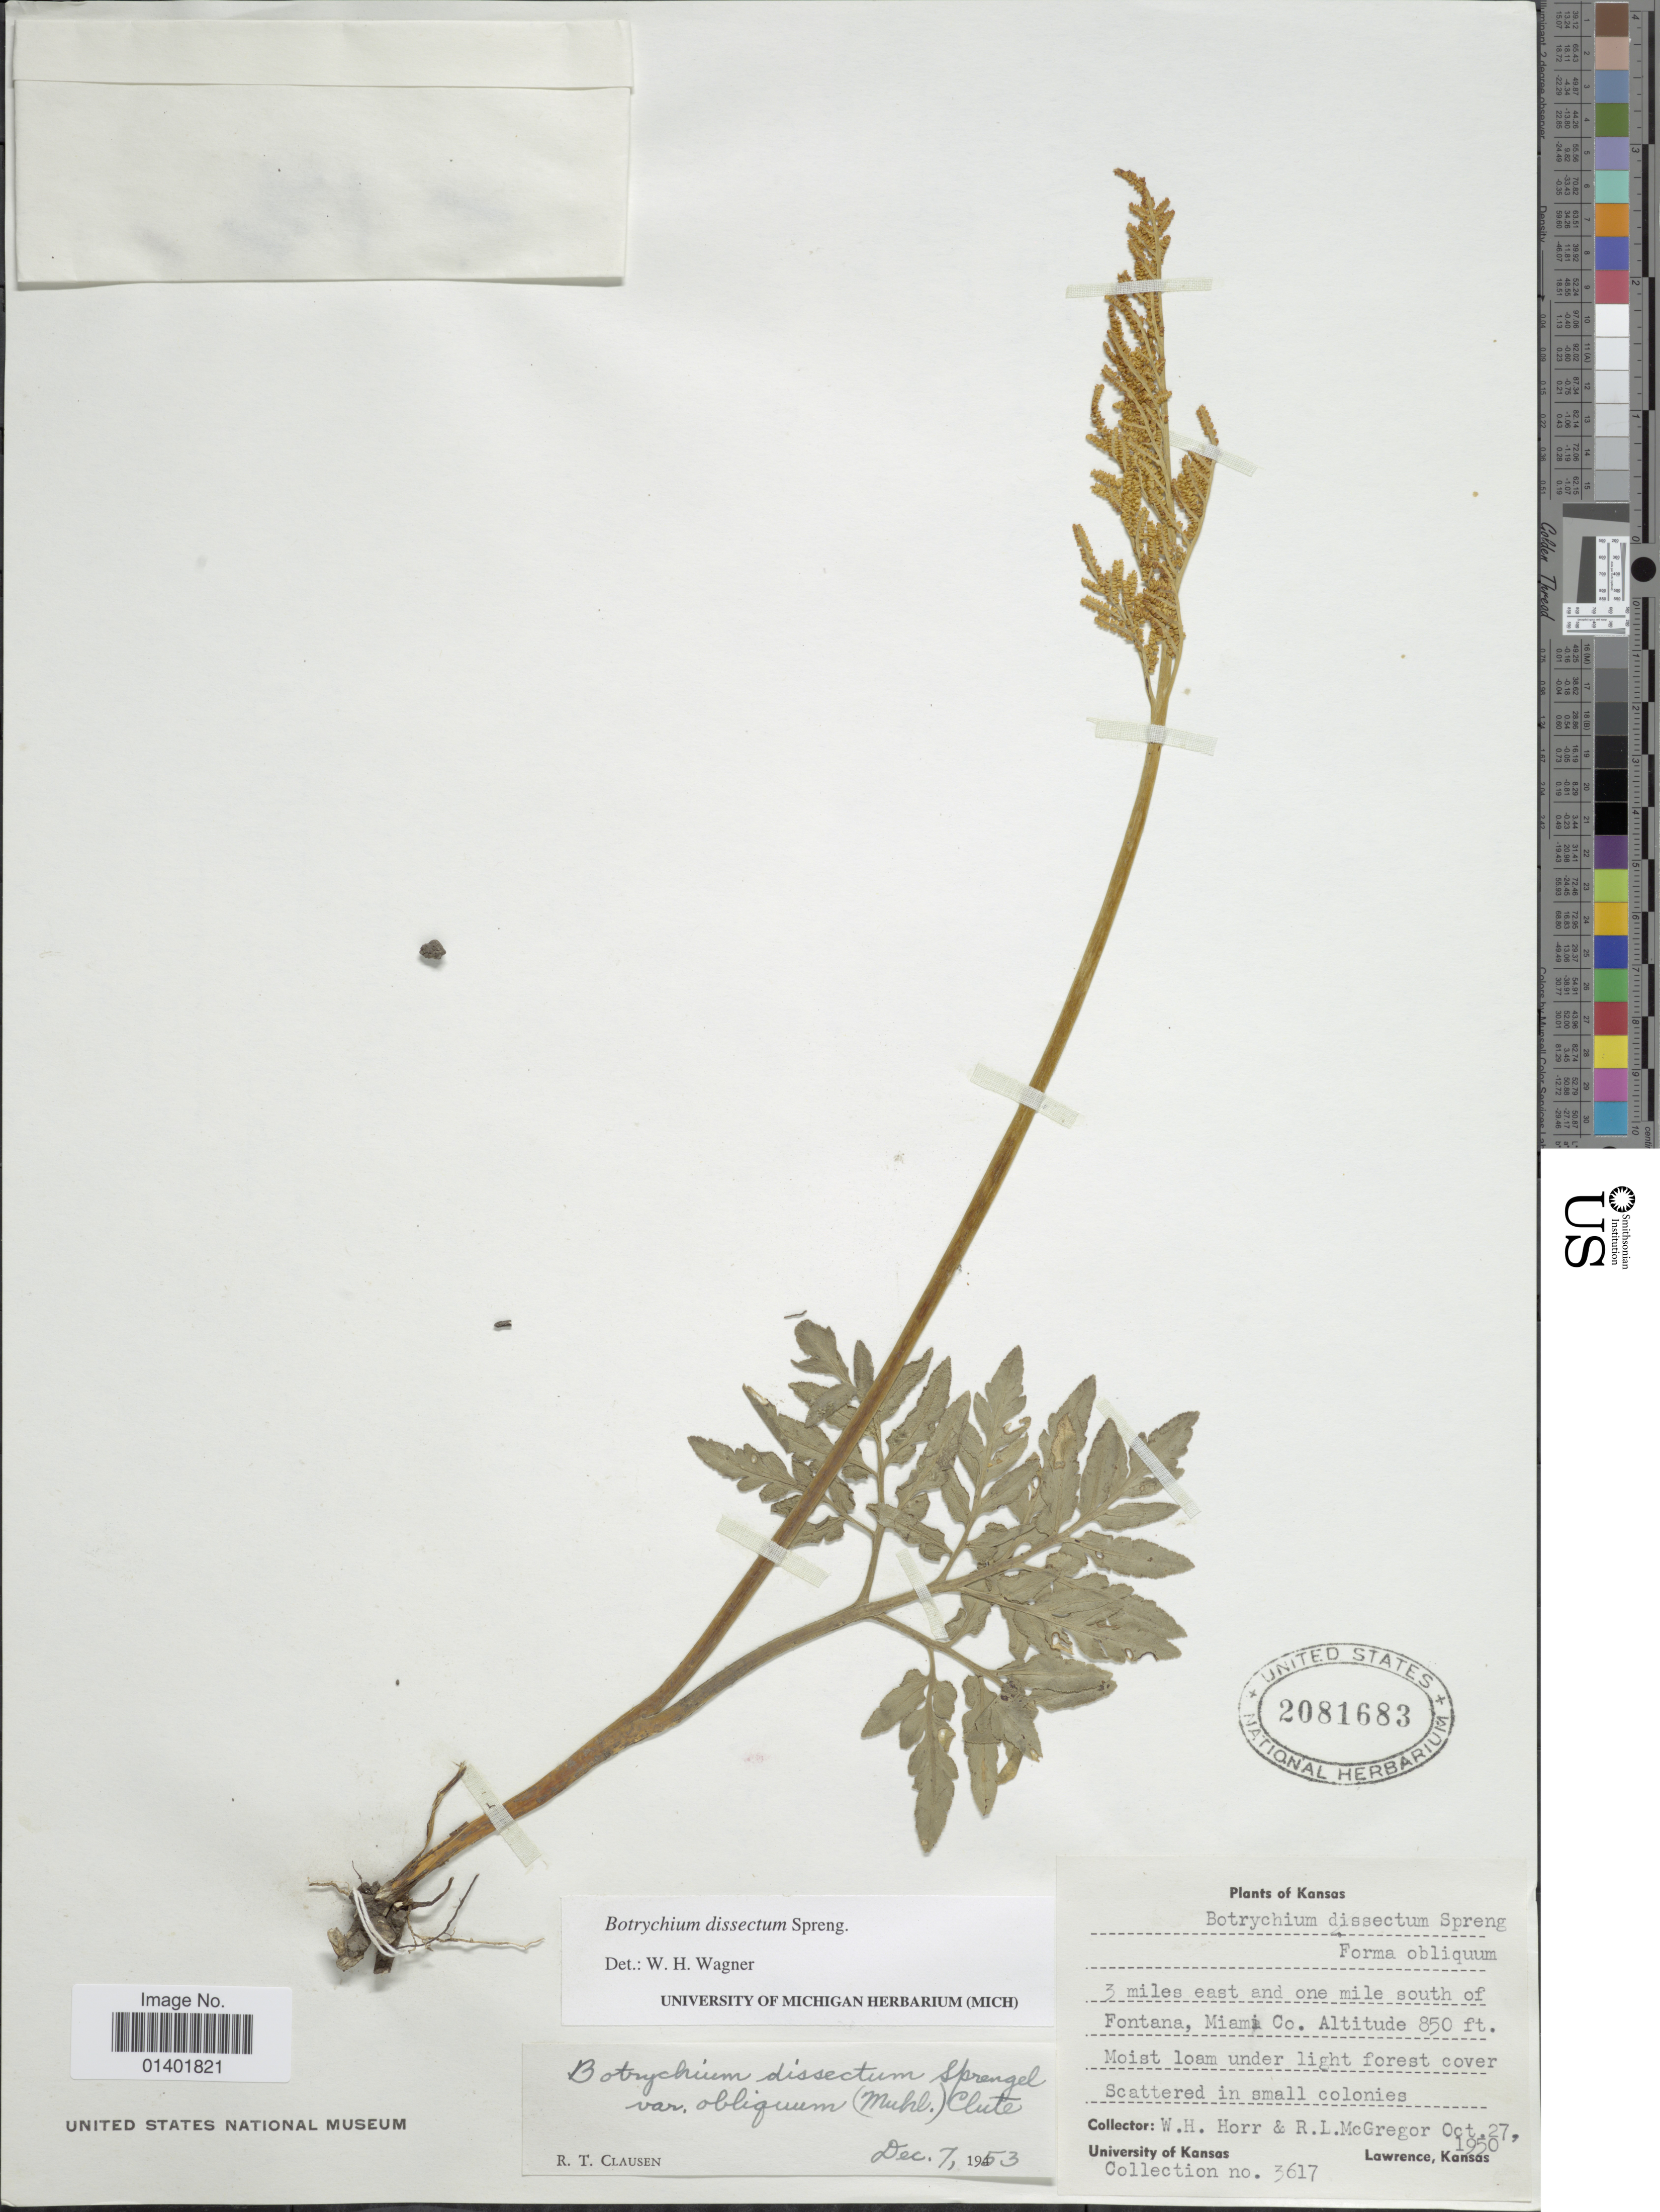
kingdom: Plantae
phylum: Tracheophyta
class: Polypodiopsida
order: Ophioglossales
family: Ophioglossaceae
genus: Botrychium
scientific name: Botrychium dissectum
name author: Spreng.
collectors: W. H. Horr & R. McGregor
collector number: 3617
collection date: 1950-10-27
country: United States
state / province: Kansas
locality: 3 miles east and one mile south of Fontana, Miami Co.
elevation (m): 259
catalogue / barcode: US 2081683